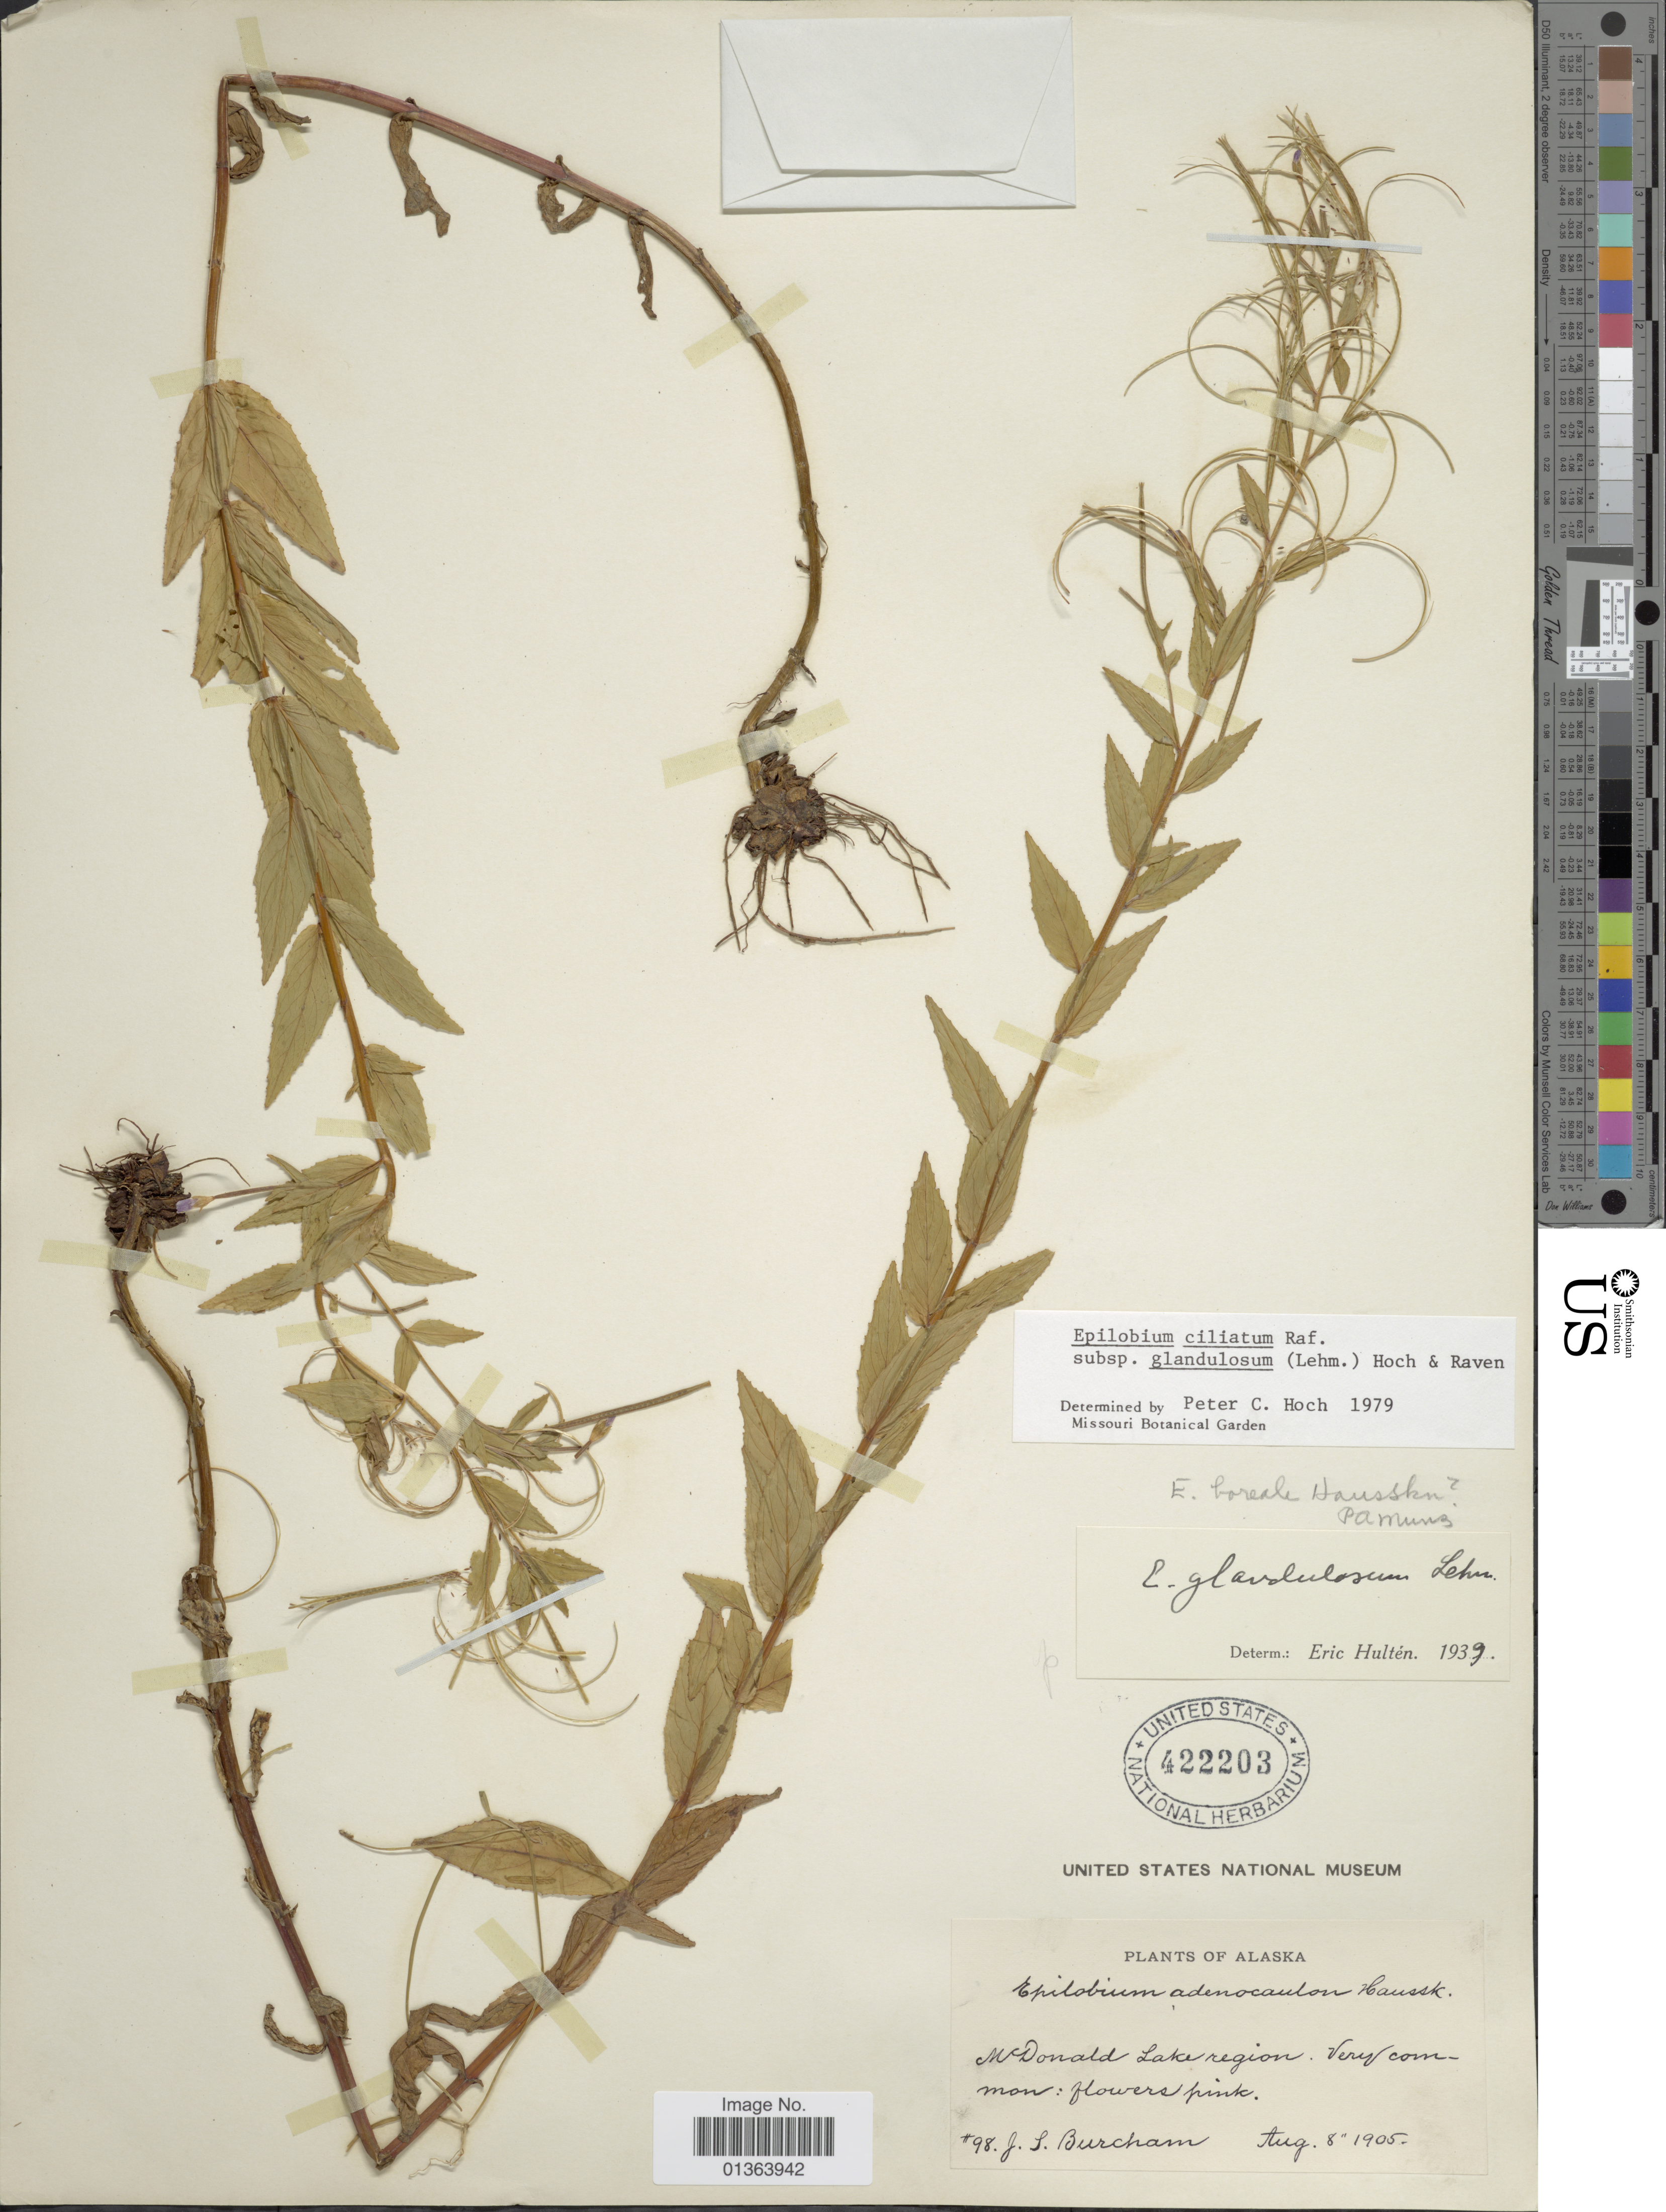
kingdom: Plantae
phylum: Tracheophyta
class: Magnoliopsida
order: Myrtales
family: Onagraceae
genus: Epilobium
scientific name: Epilobium ciliatum subsp. glandulosum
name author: (Lehm.) Hoch & P.H. Raven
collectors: J. Burcham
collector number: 98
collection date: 1905-08-08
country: United States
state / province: Alaska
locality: McDonald Lake region.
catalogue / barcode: US 422203